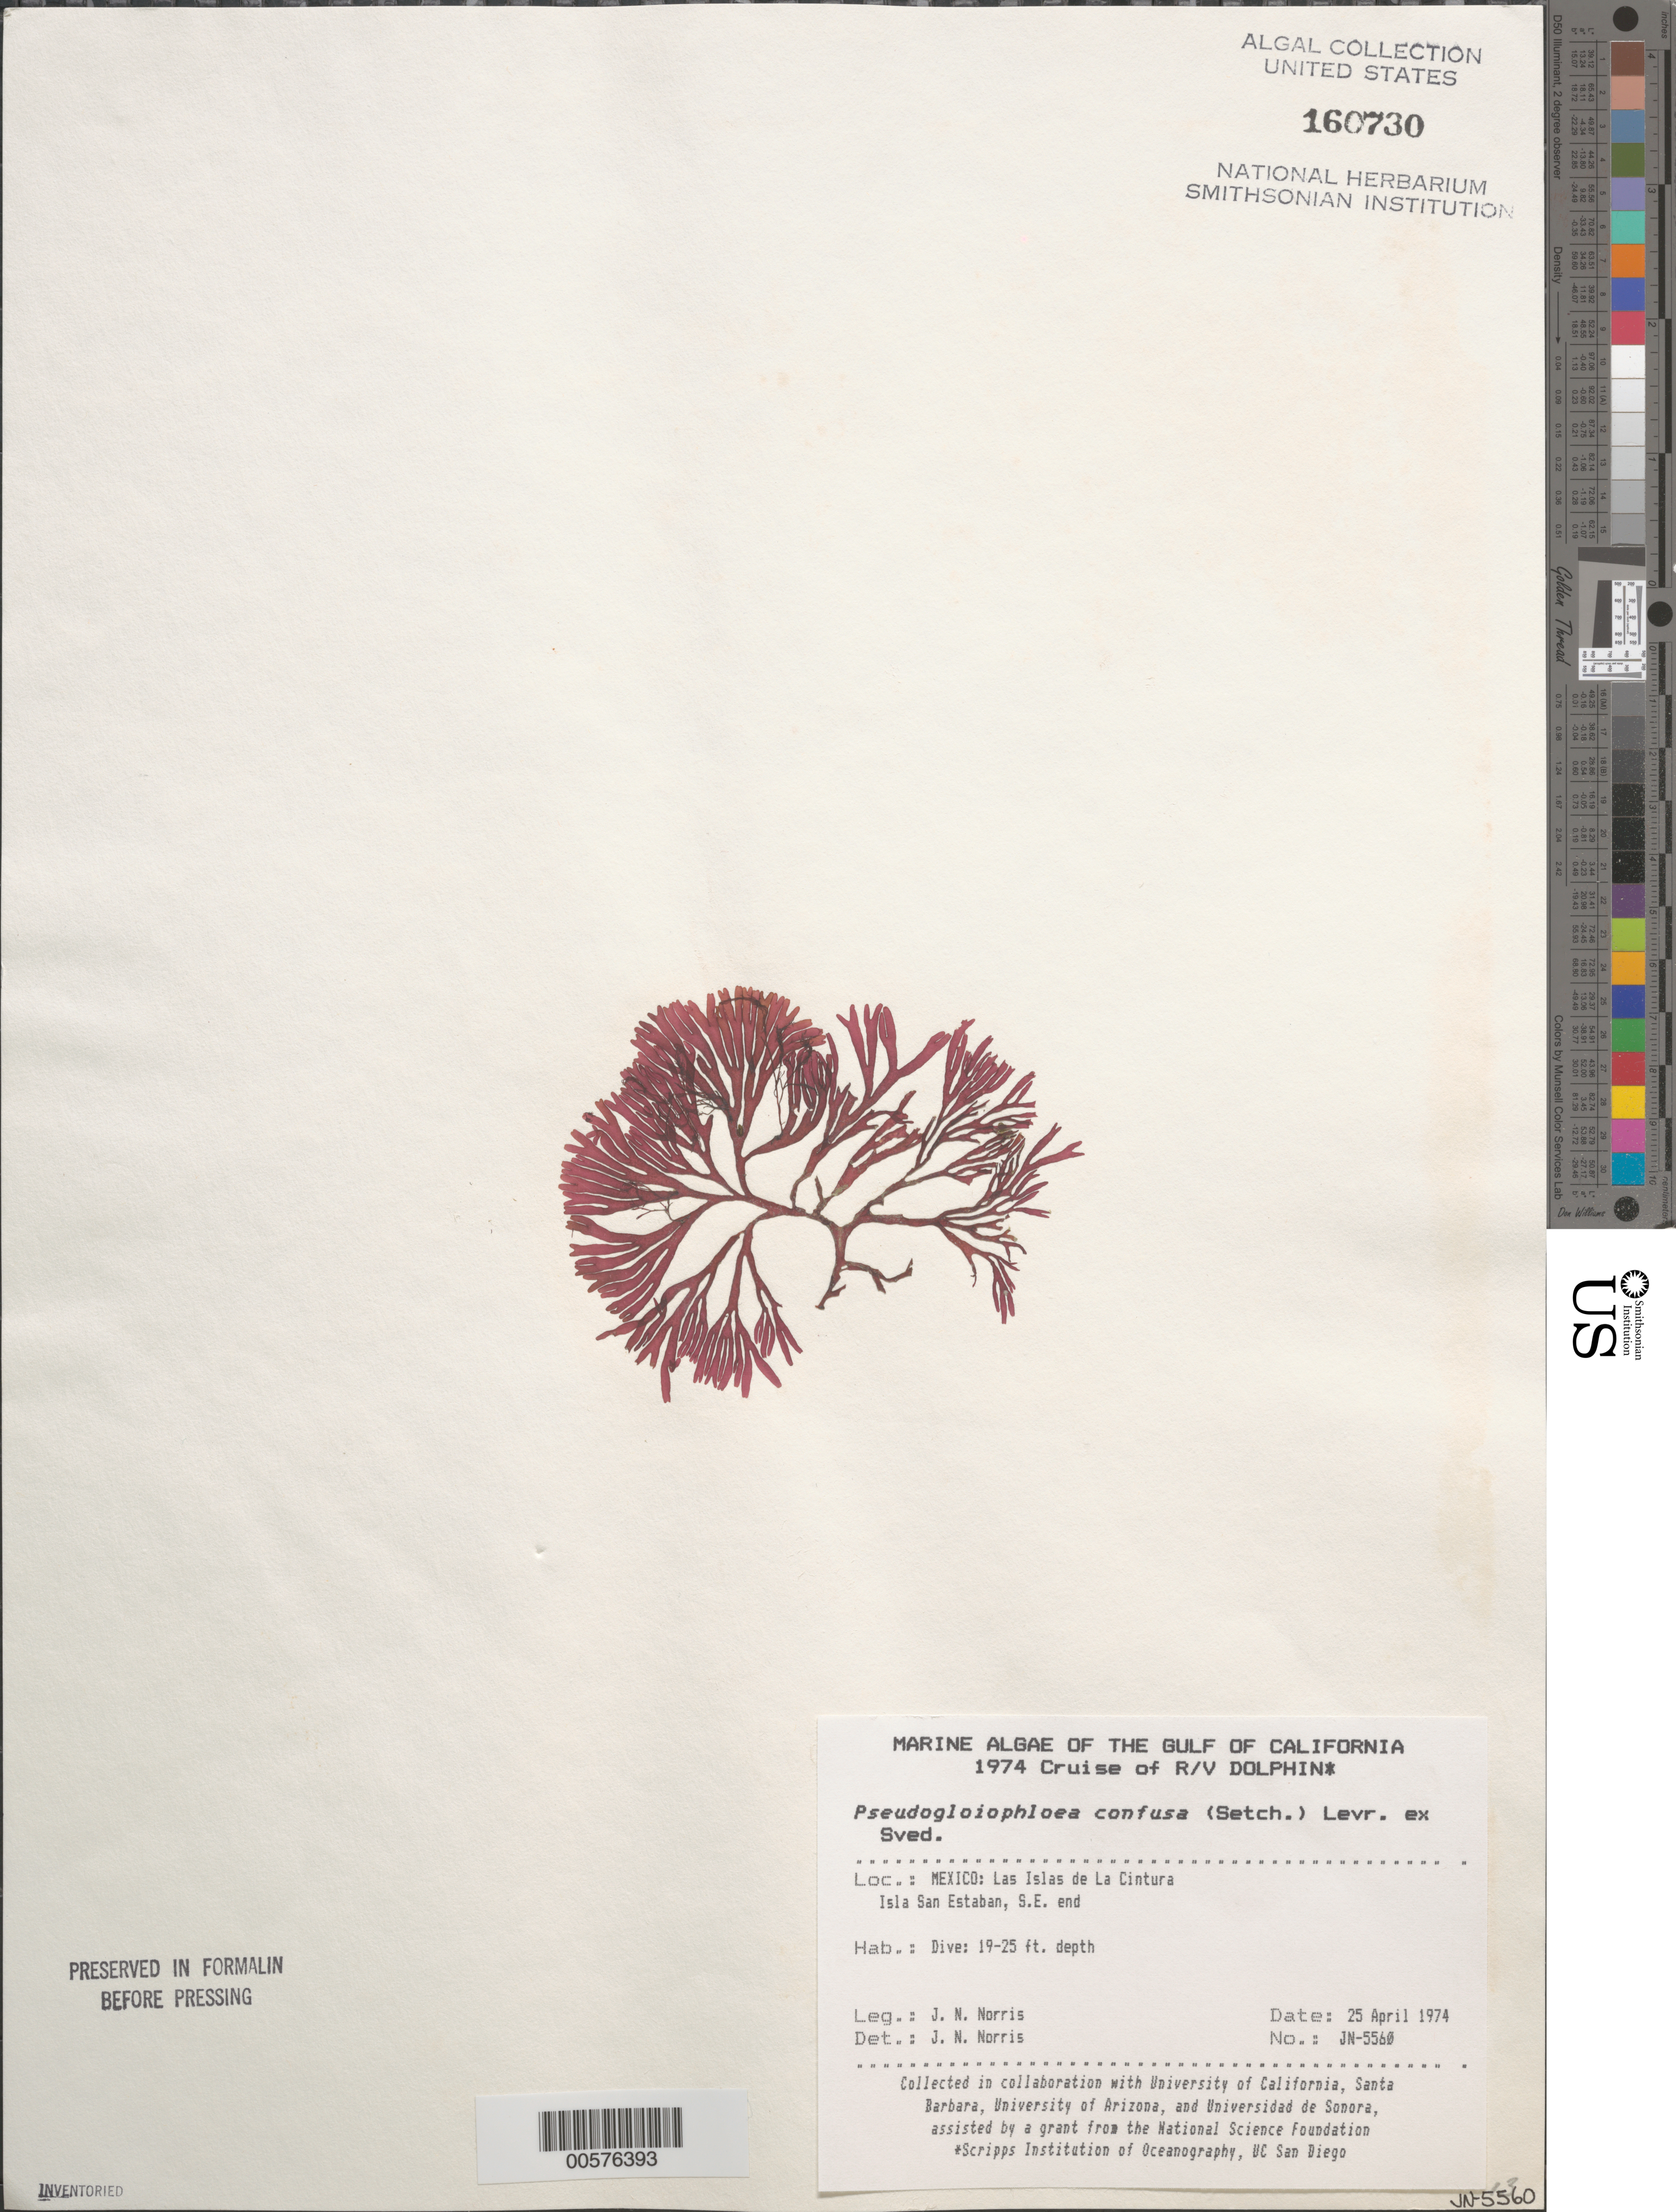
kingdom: Plantae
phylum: Rhodophyta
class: Florideophyceae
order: Nemaliales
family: Scinaiaceae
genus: Scinaia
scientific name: Scinaia confusa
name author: (Setch.) Huisman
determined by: Algae name updating Project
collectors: J. N. Norris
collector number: JN-5560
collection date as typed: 25 Apr 1974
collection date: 1974-04-25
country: Mexico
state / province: Baja California Norte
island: Isla San Esteban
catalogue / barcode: US 160730